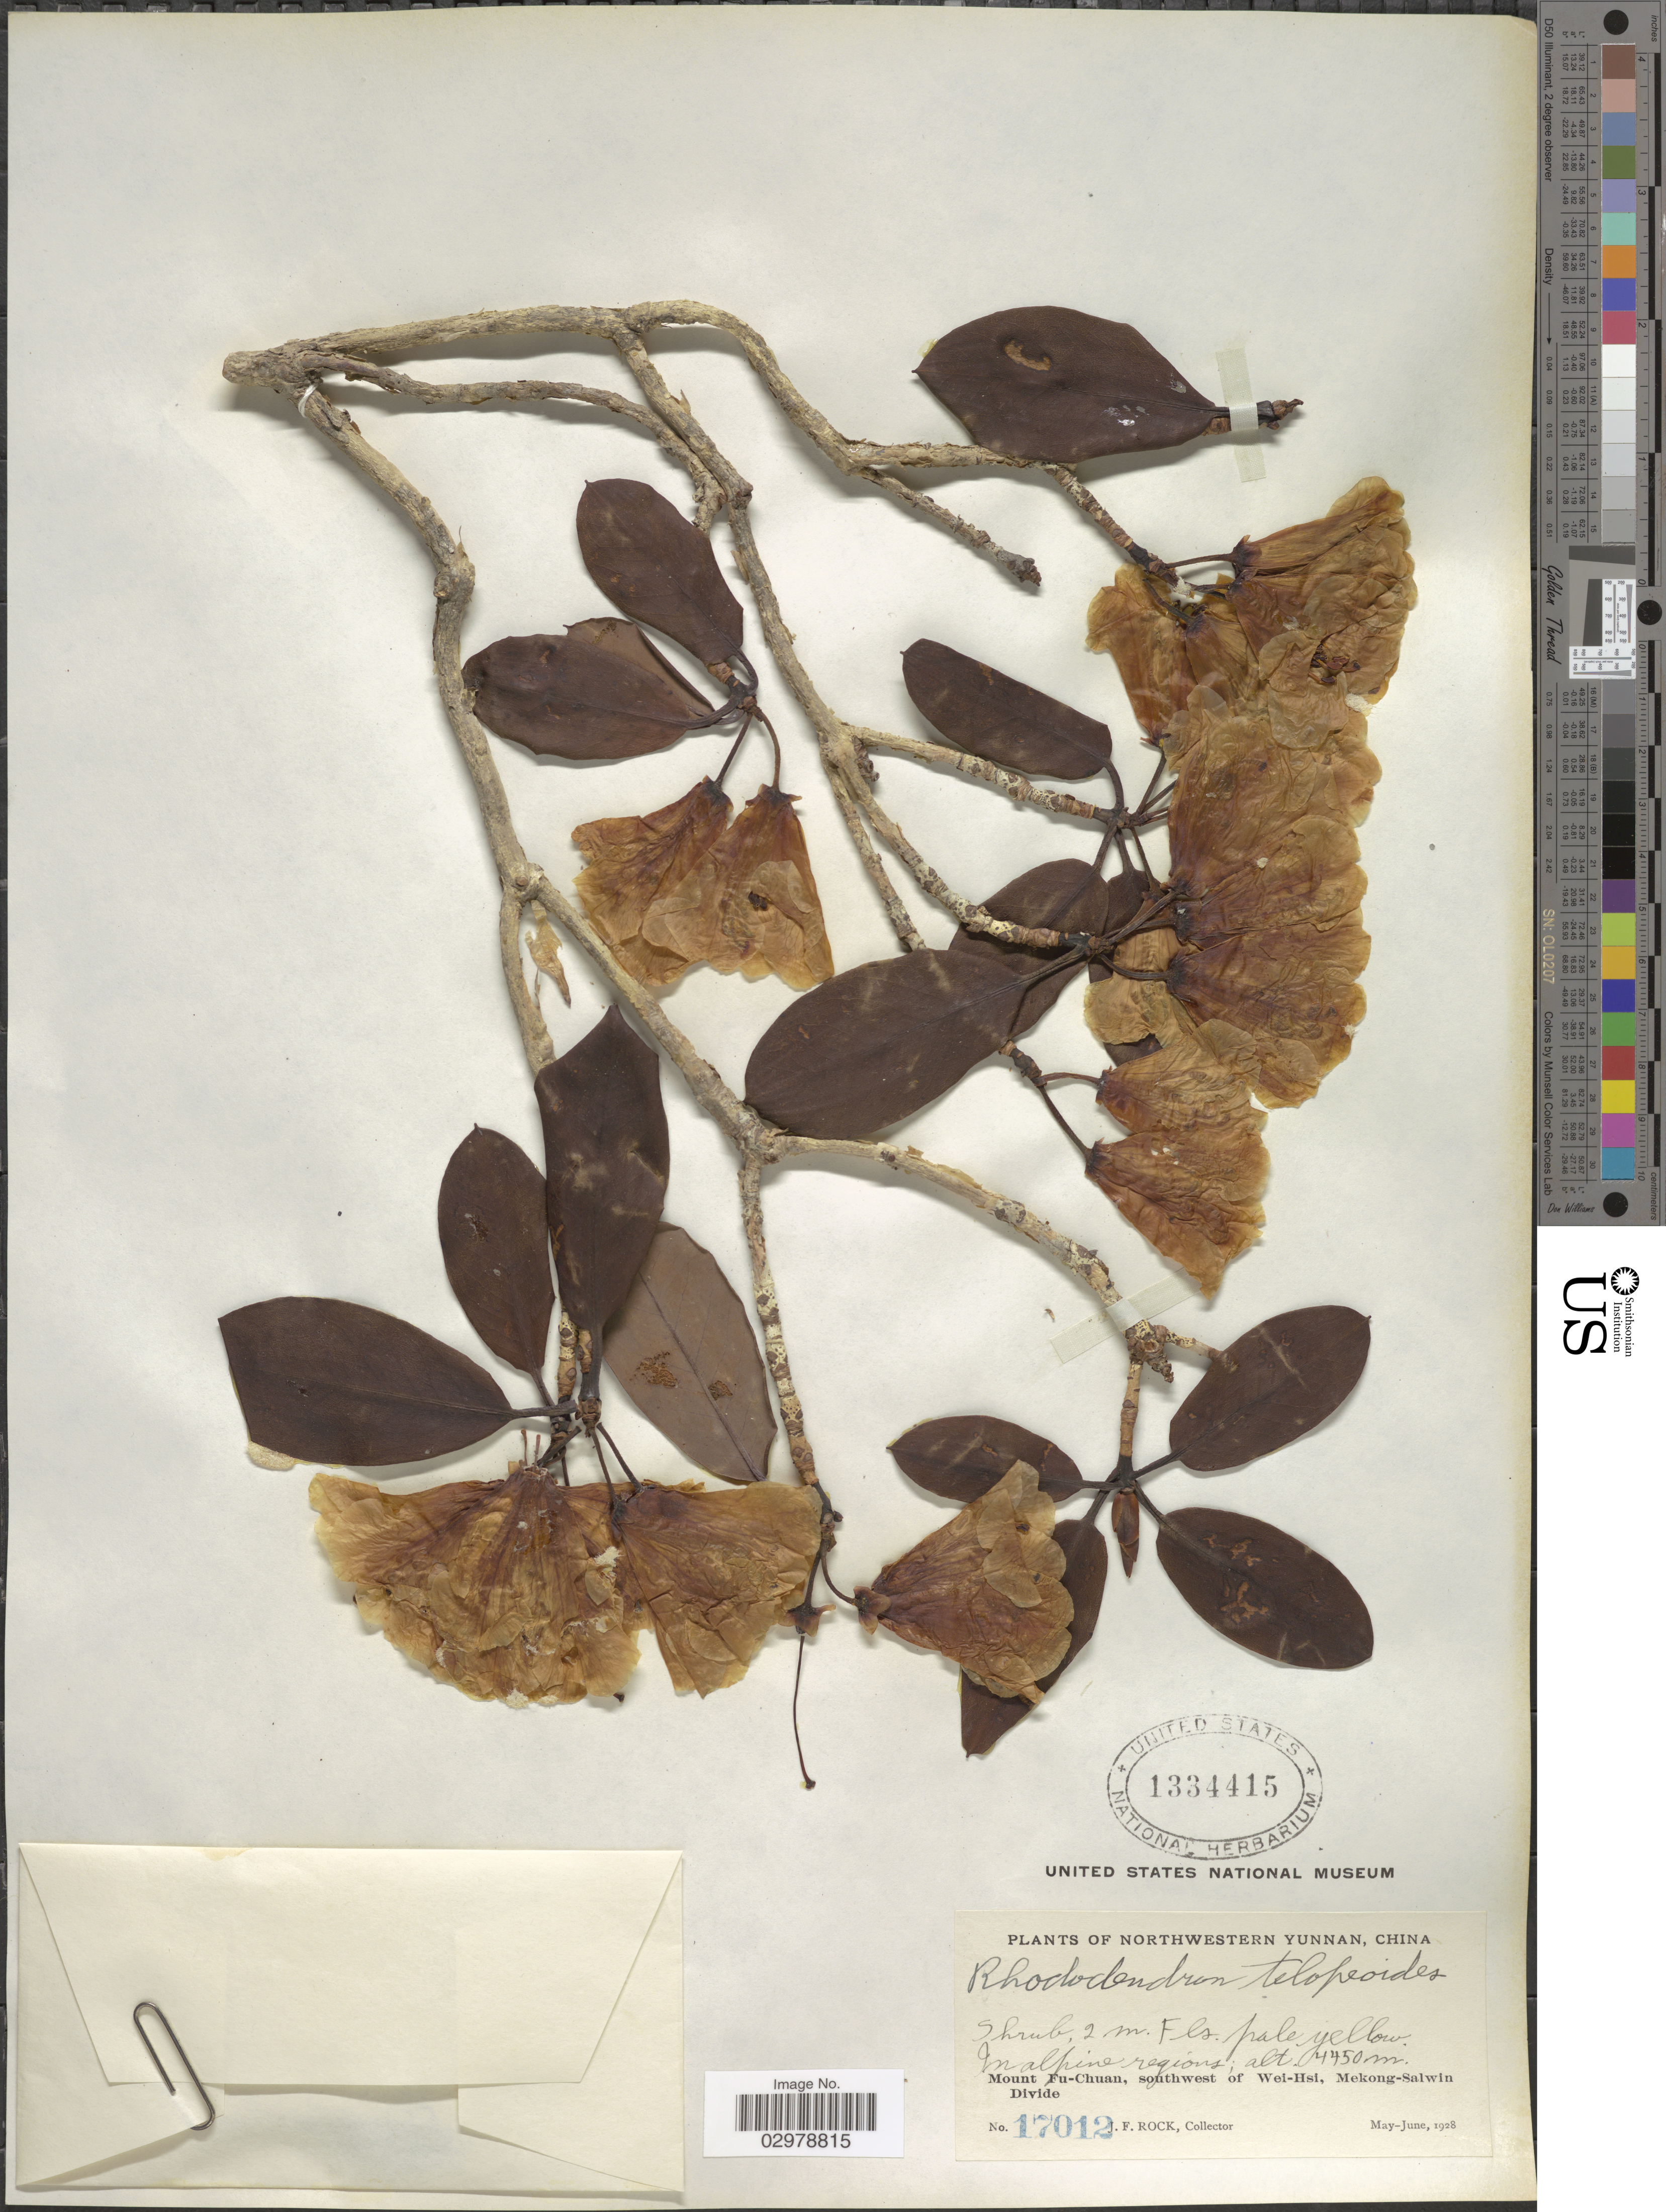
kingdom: Plantae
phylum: Tracheophyta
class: Magnoliopsida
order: Ericales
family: Ericaceae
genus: Rhododendron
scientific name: Rhododendron telopeum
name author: Balf. f. & Forrest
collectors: J. Rock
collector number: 17012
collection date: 1928-05/1928-06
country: China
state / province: Yunnan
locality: Northwestern Yunnan. Mount Fu-Chuan, southwest of Wei-Hsi, Mekong-Salwin Divide.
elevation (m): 4450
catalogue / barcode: US 1334415